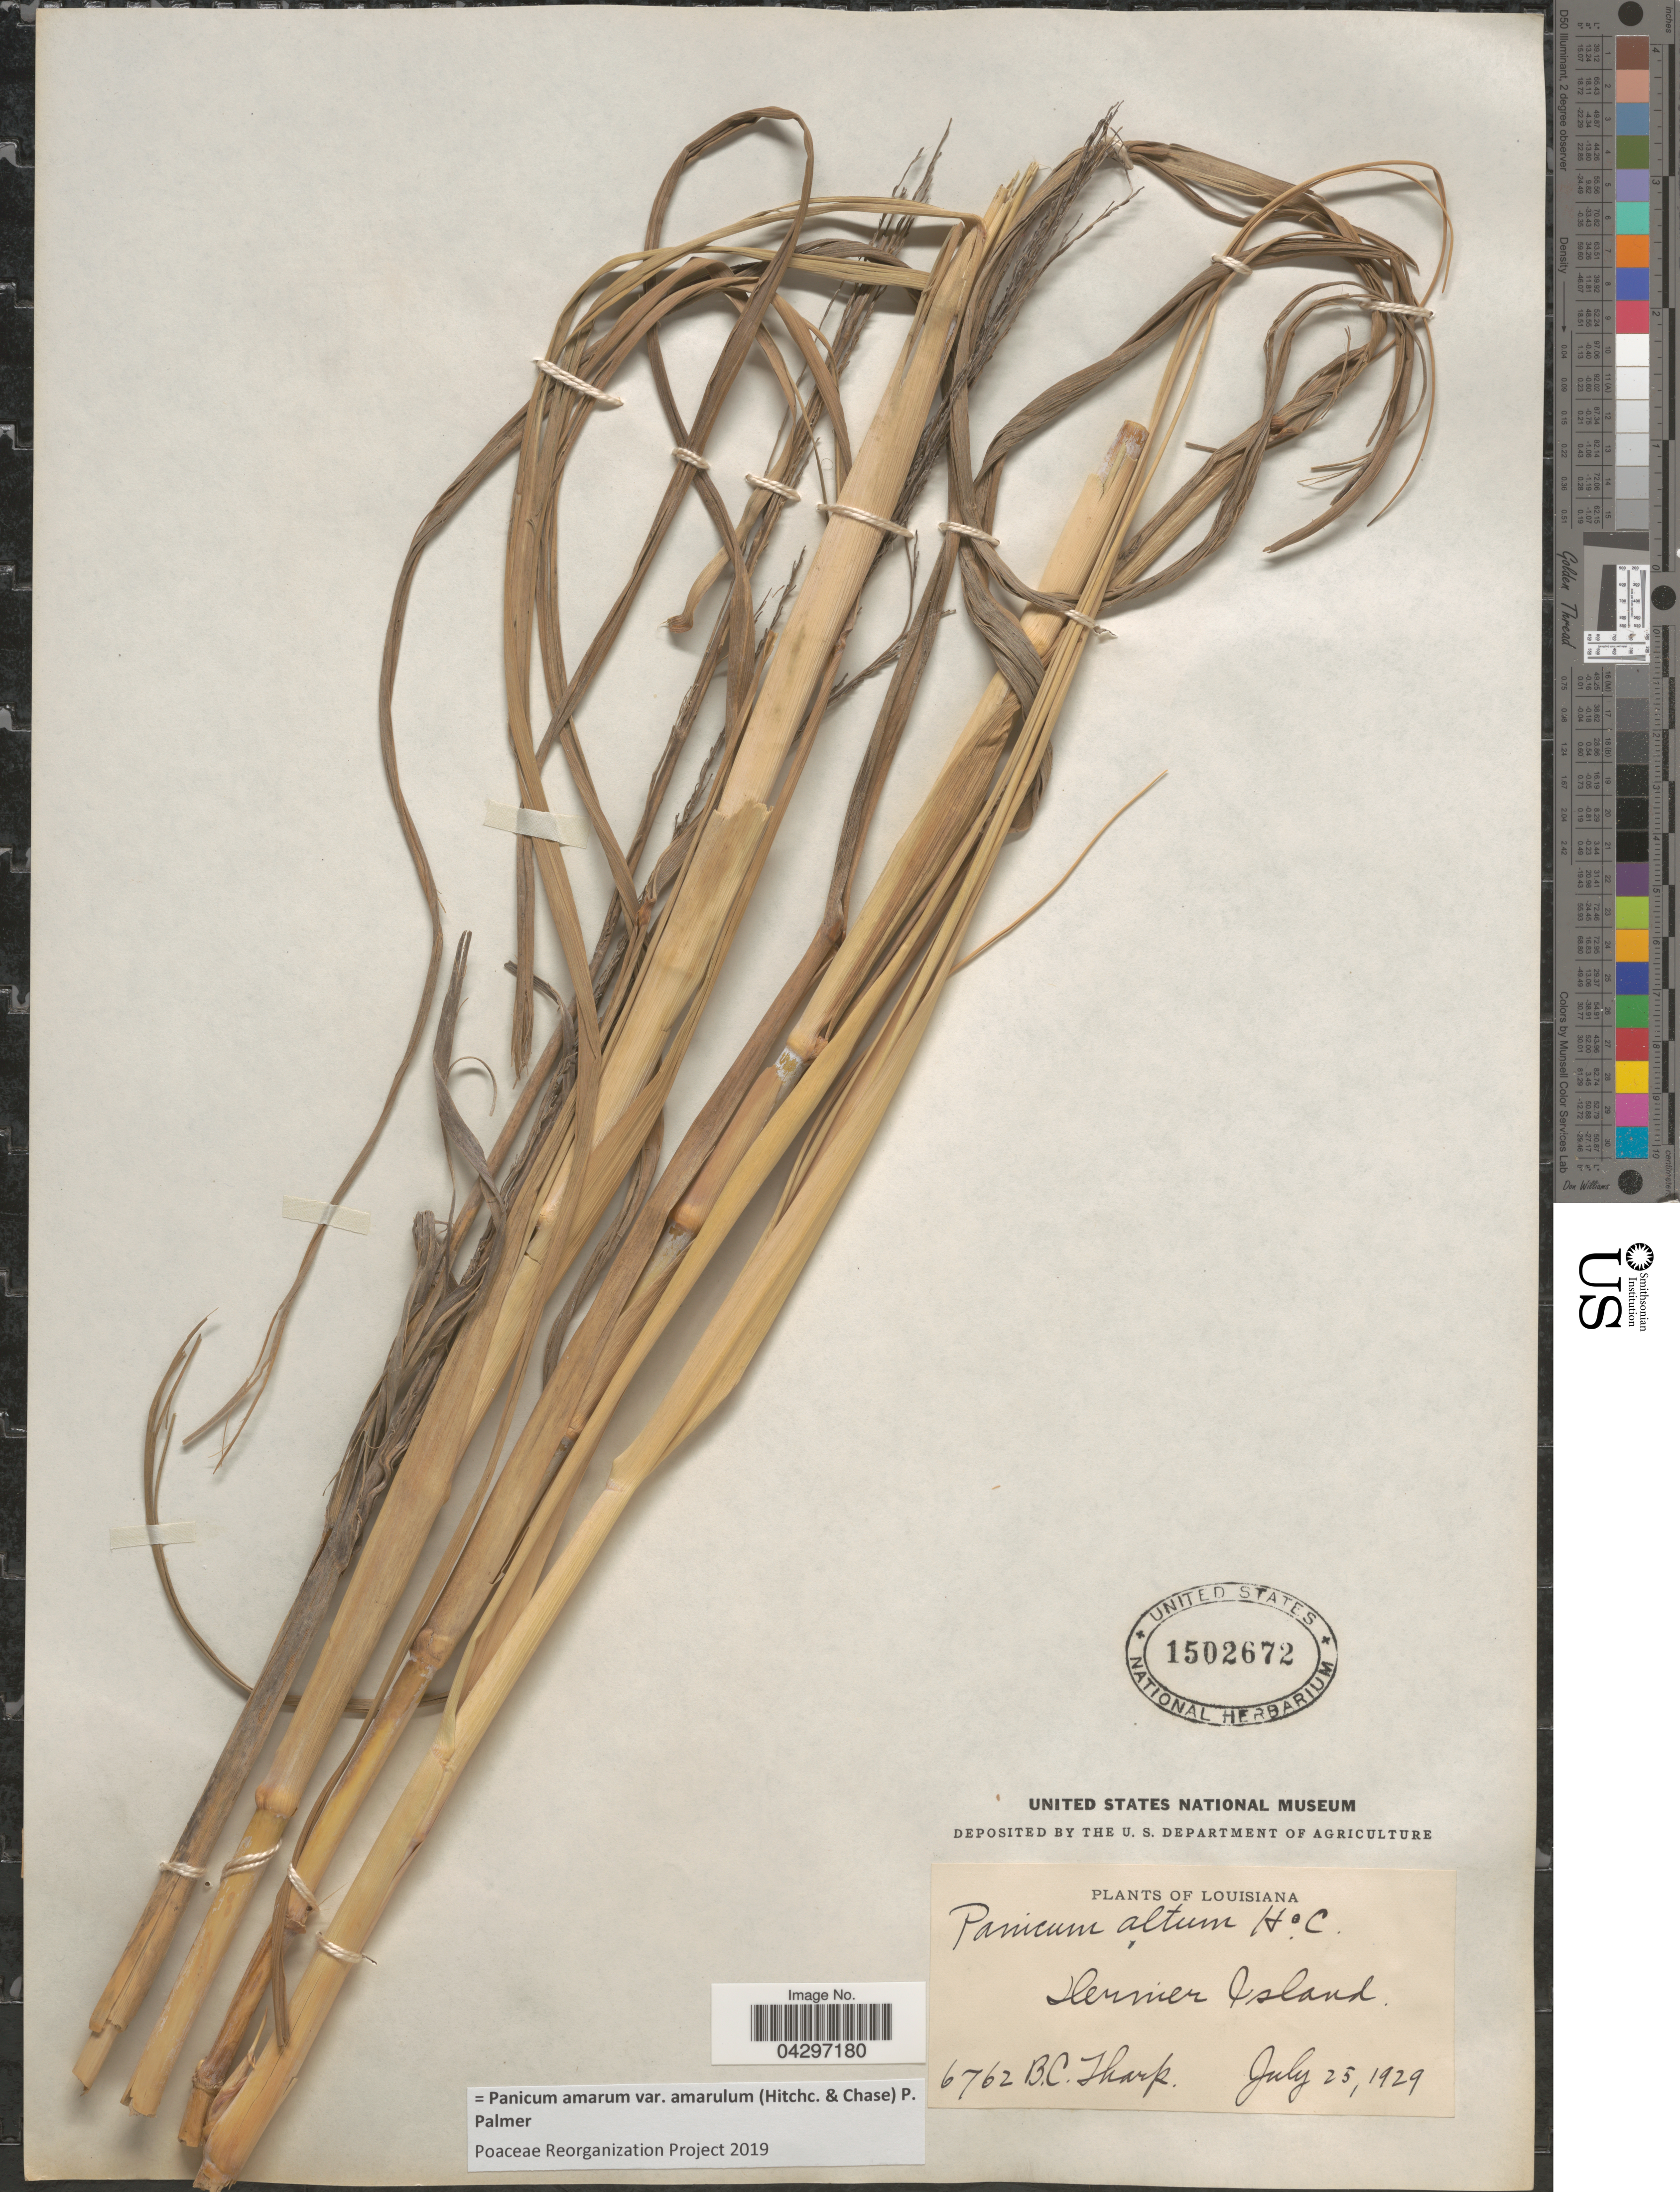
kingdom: Plantae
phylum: Tracheophyta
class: Liliopsida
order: Poales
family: Poaceae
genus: Panicum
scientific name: Panicum amarum var. amarulum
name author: (Hitchc. & Chase) Freckmann & Lelong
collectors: B. Sharp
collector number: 6762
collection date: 1929-07-25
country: United States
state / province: Louisiana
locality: Hernier Island.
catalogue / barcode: US 1502672